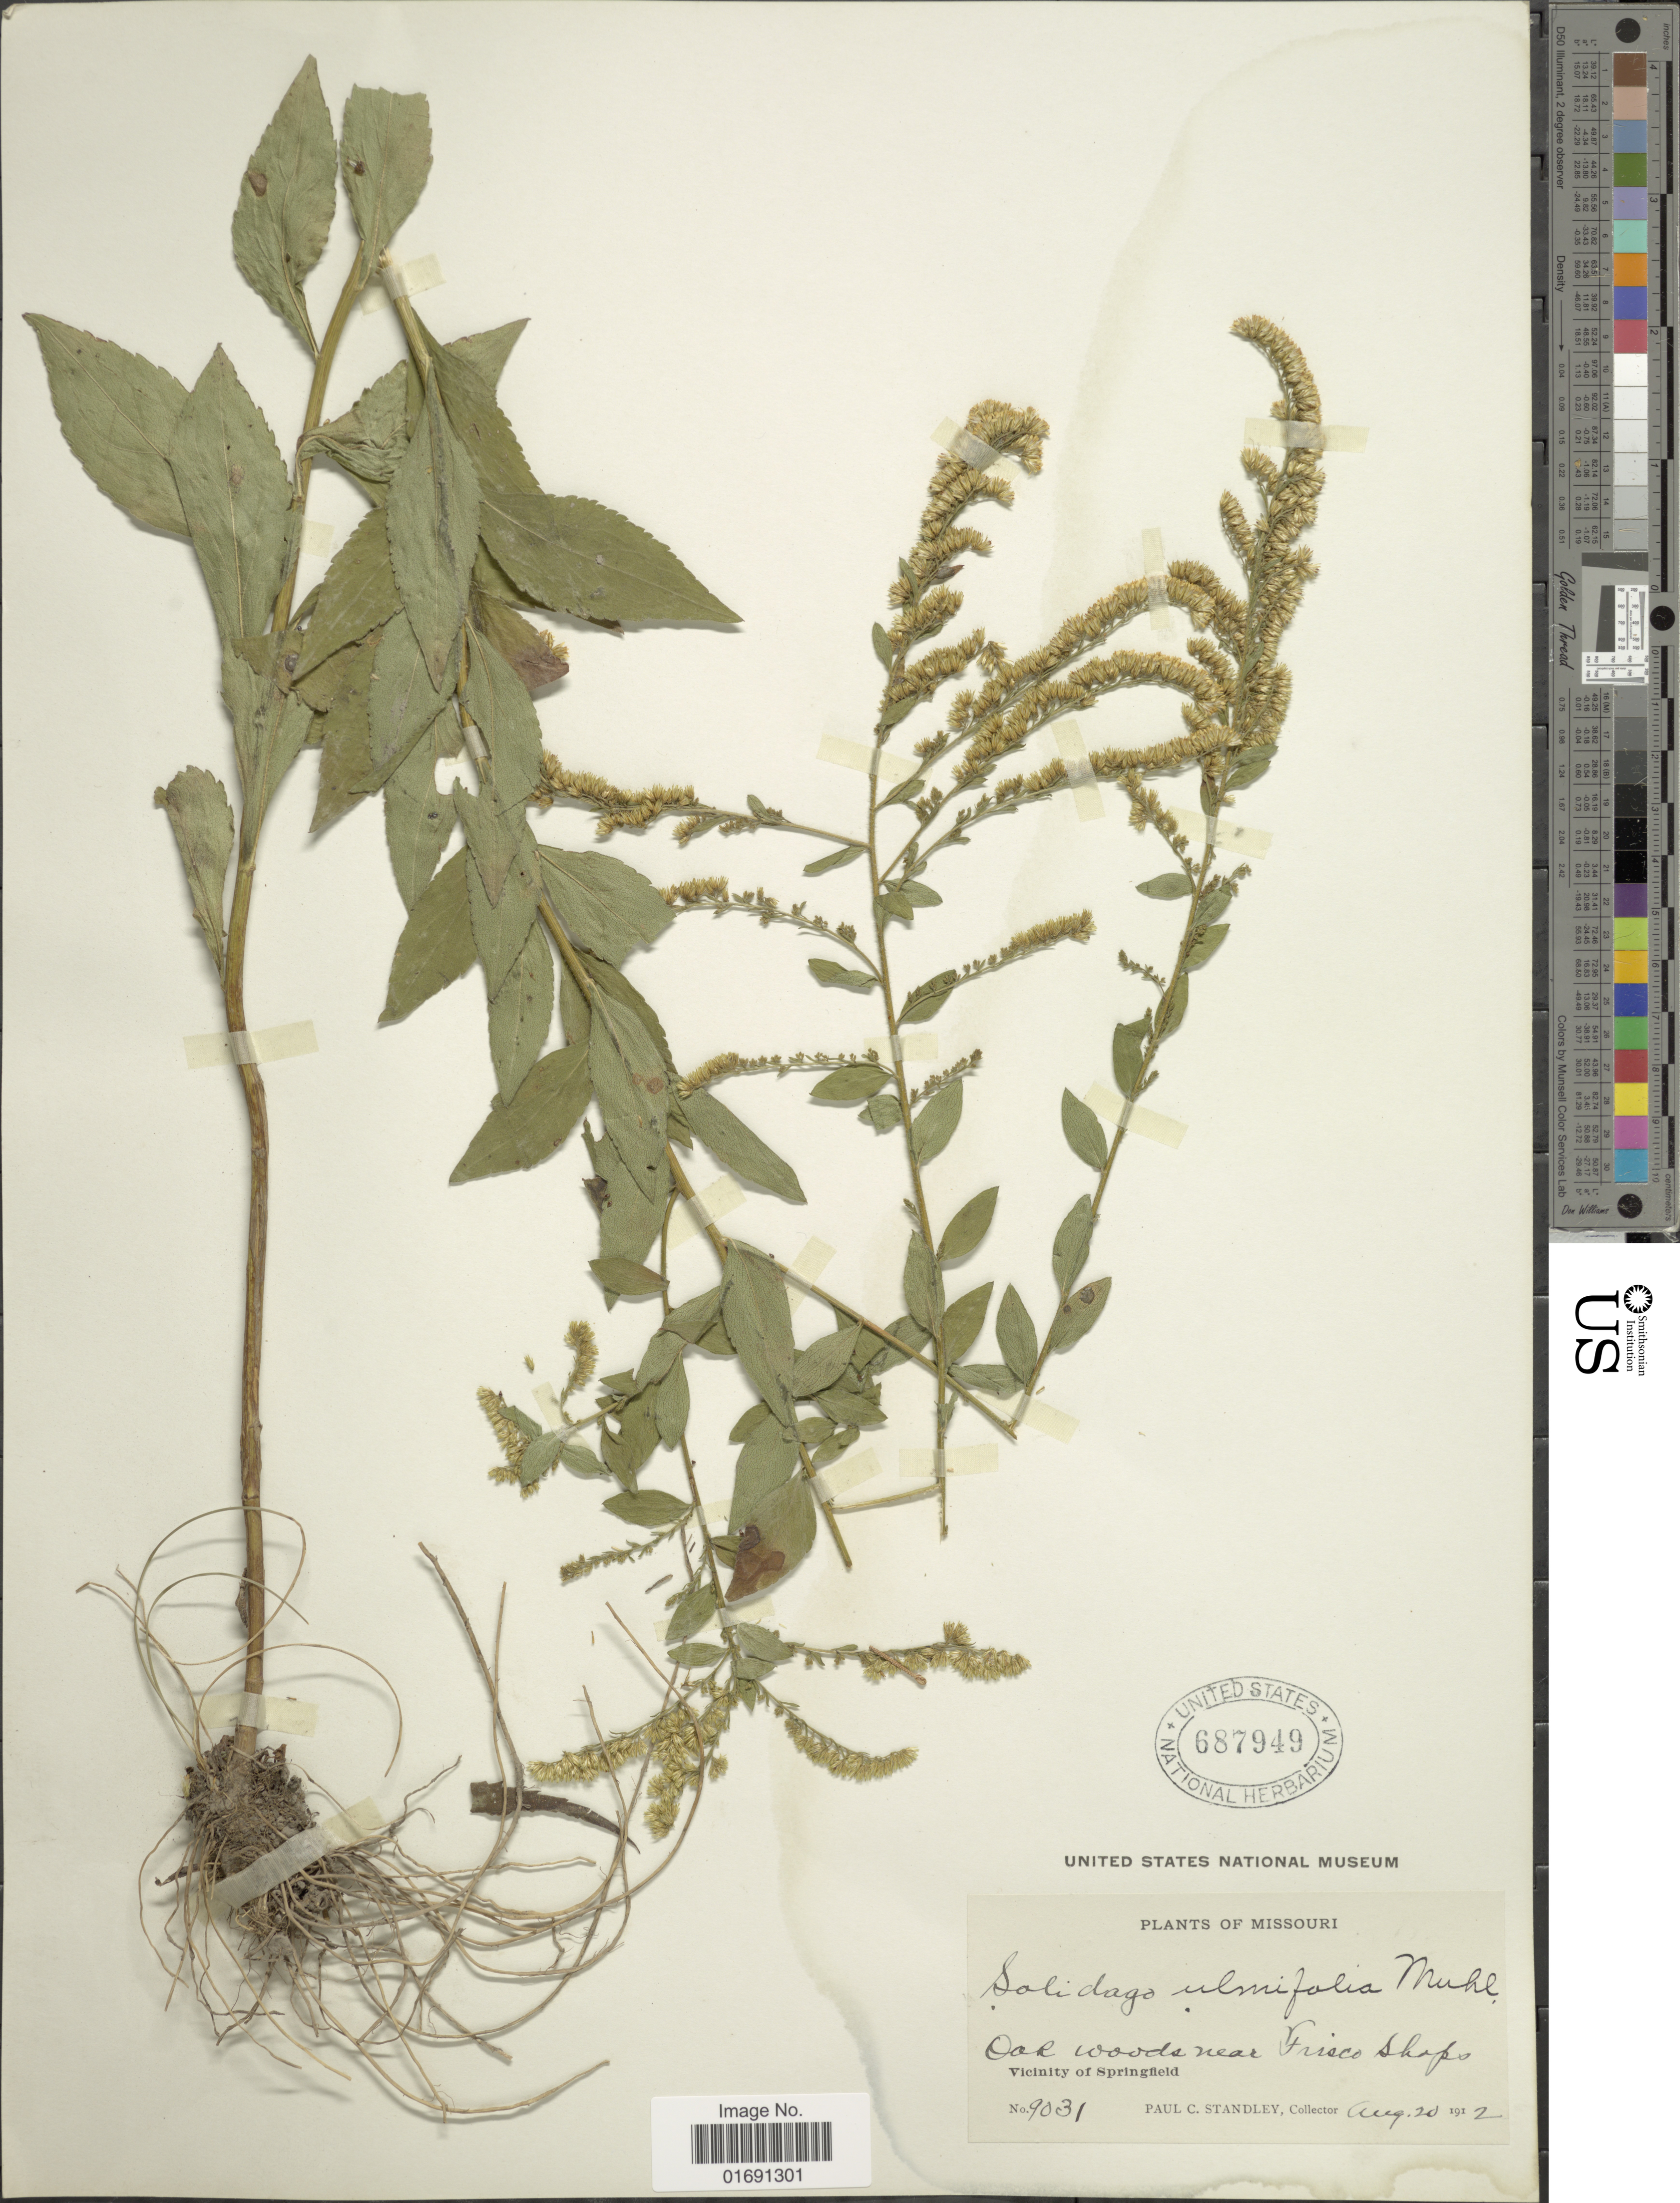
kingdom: Plantae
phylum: Tracheophyta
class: Magnoliopsida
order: Asterales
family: Asteraceae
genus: Solidago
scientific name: Solidago ulmifolia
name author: Muhl. ex Willd.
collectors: P. C. Standley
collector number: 9031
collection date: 1912-08-20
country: United States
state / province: Missouri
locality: Near Frisco Shops, Vicinity of Springfield.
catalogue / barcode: US 687949